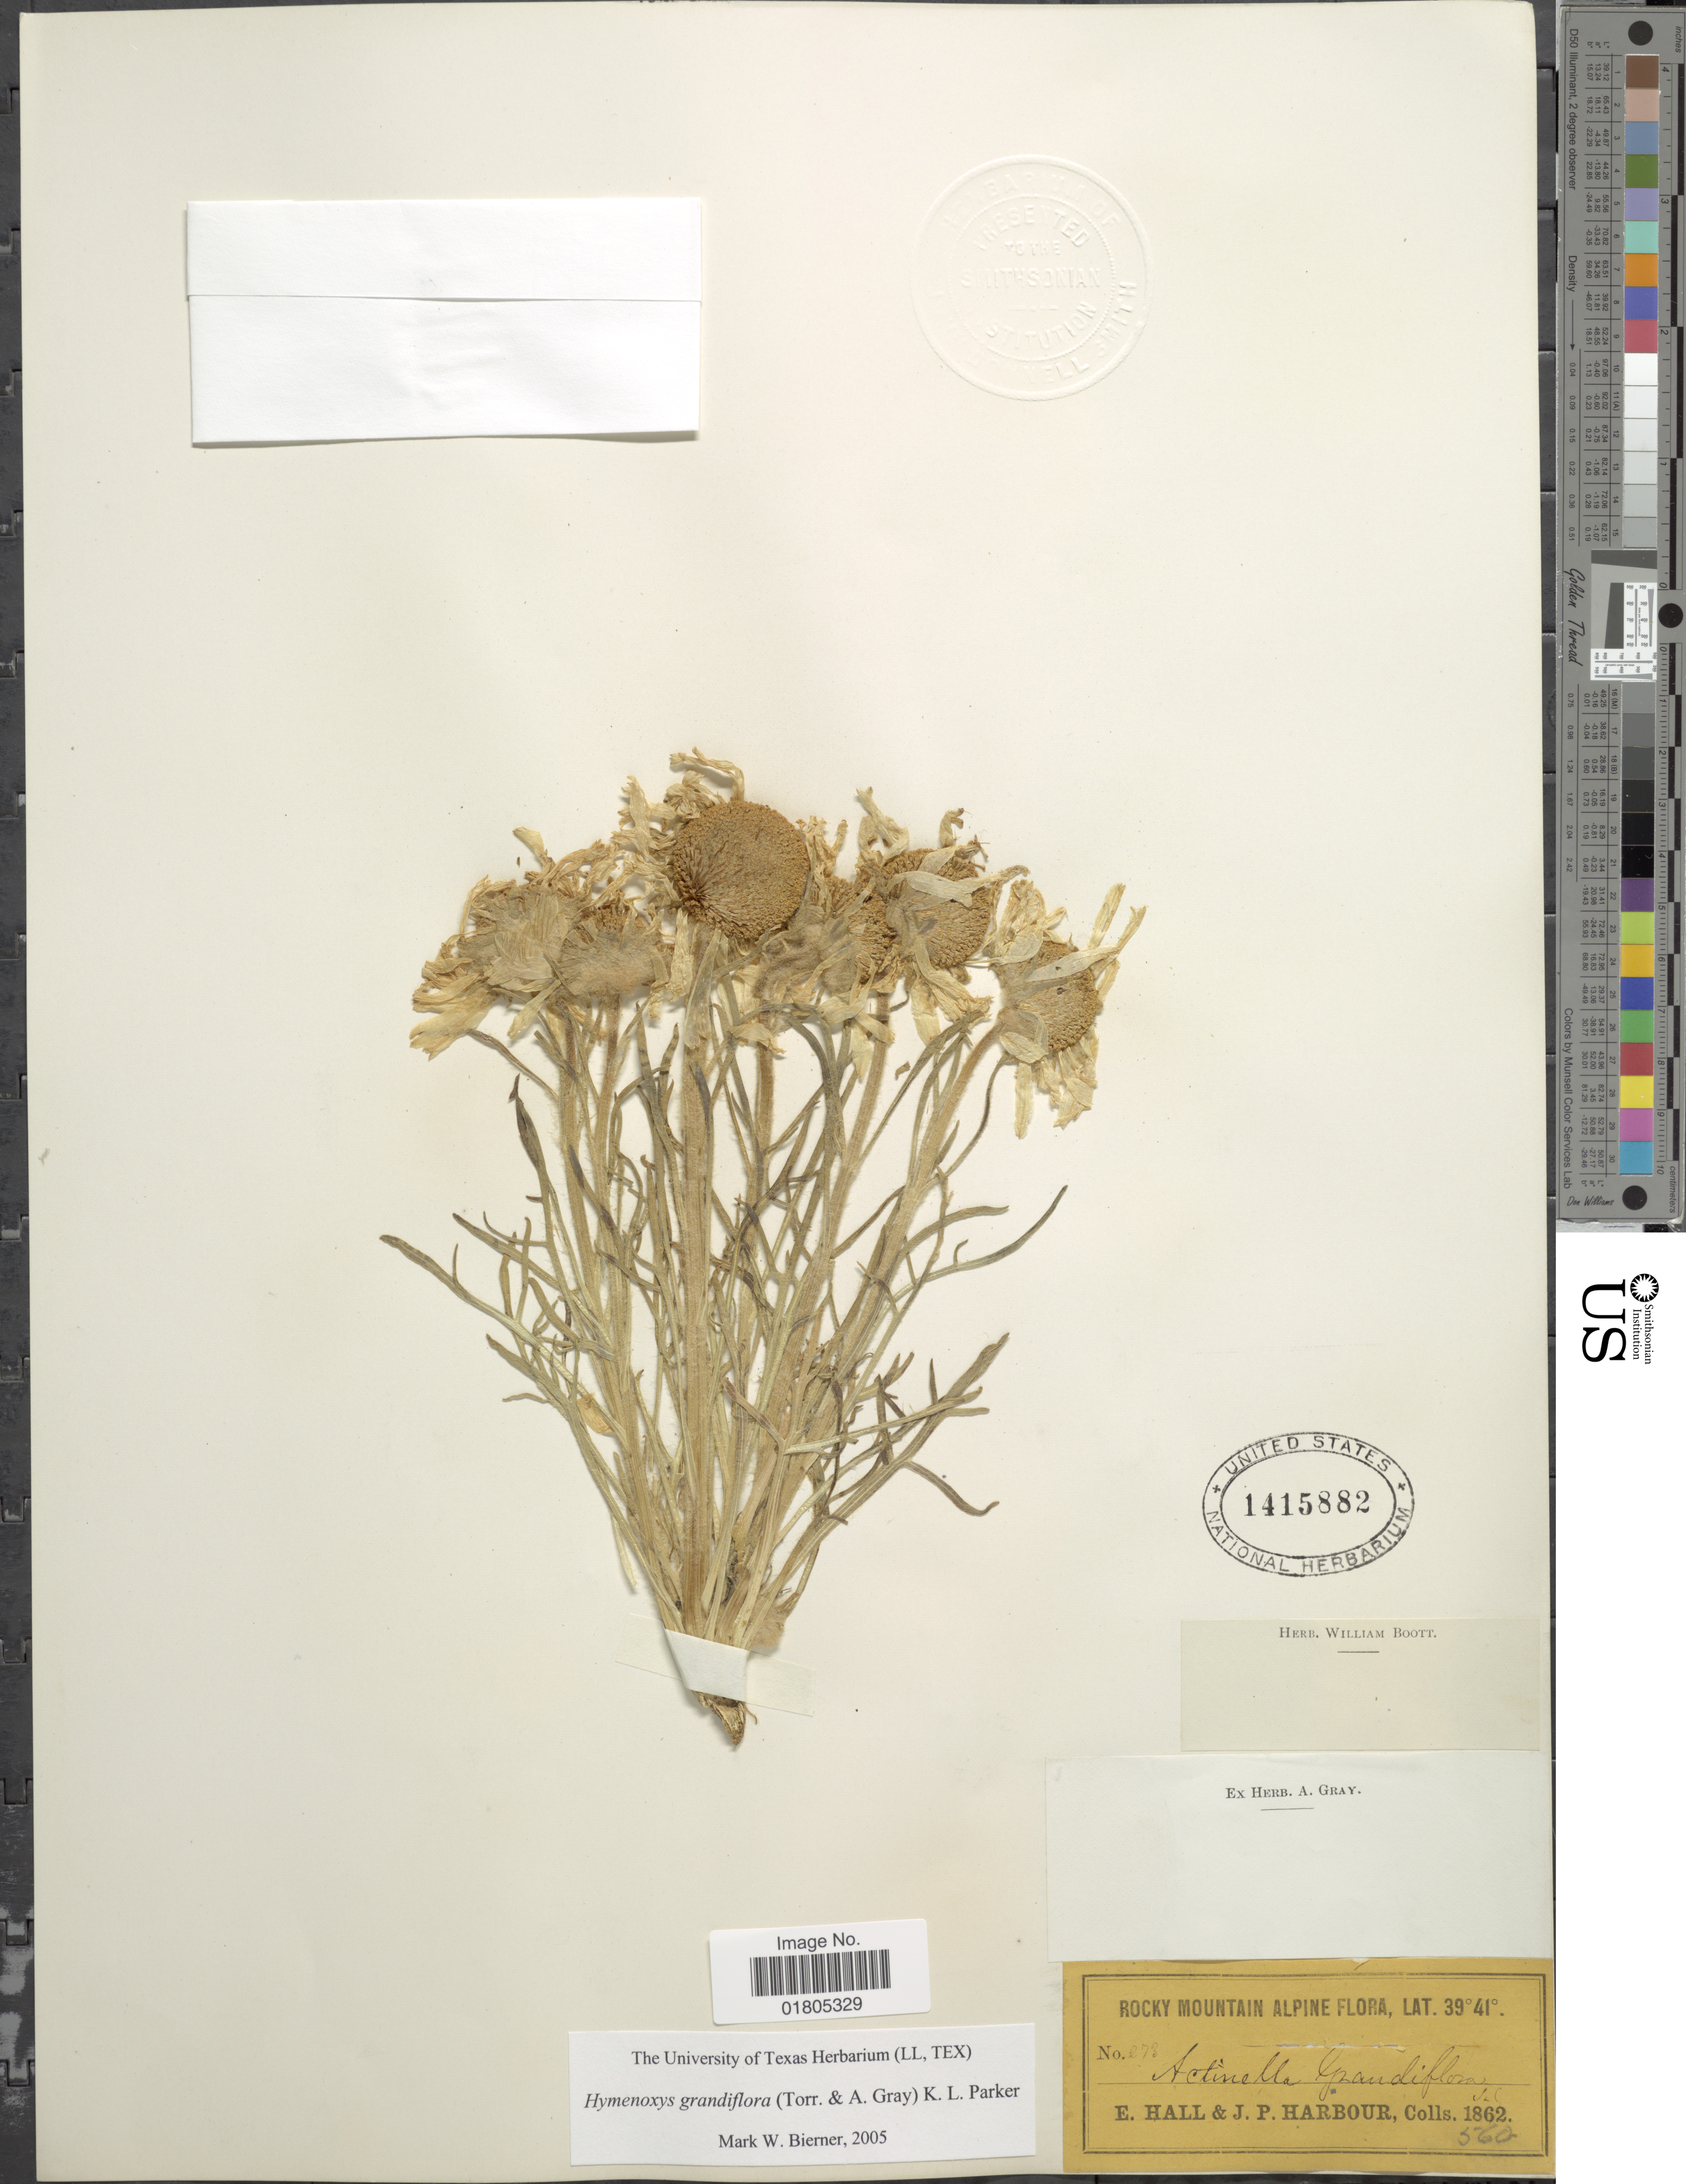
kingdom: Plantae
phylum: Tracheophyta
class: Magnoliopsida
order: Asterales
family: Asteraceae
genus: Actinea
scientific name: Actinea grandiflora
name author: (Torr. & A. Gray) Kuntze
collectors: E. Hall & J. Harbour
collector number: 278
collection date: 1862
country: United States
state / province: Colorado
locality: Rocky Mtns. Alpine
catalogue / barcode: US 1415882